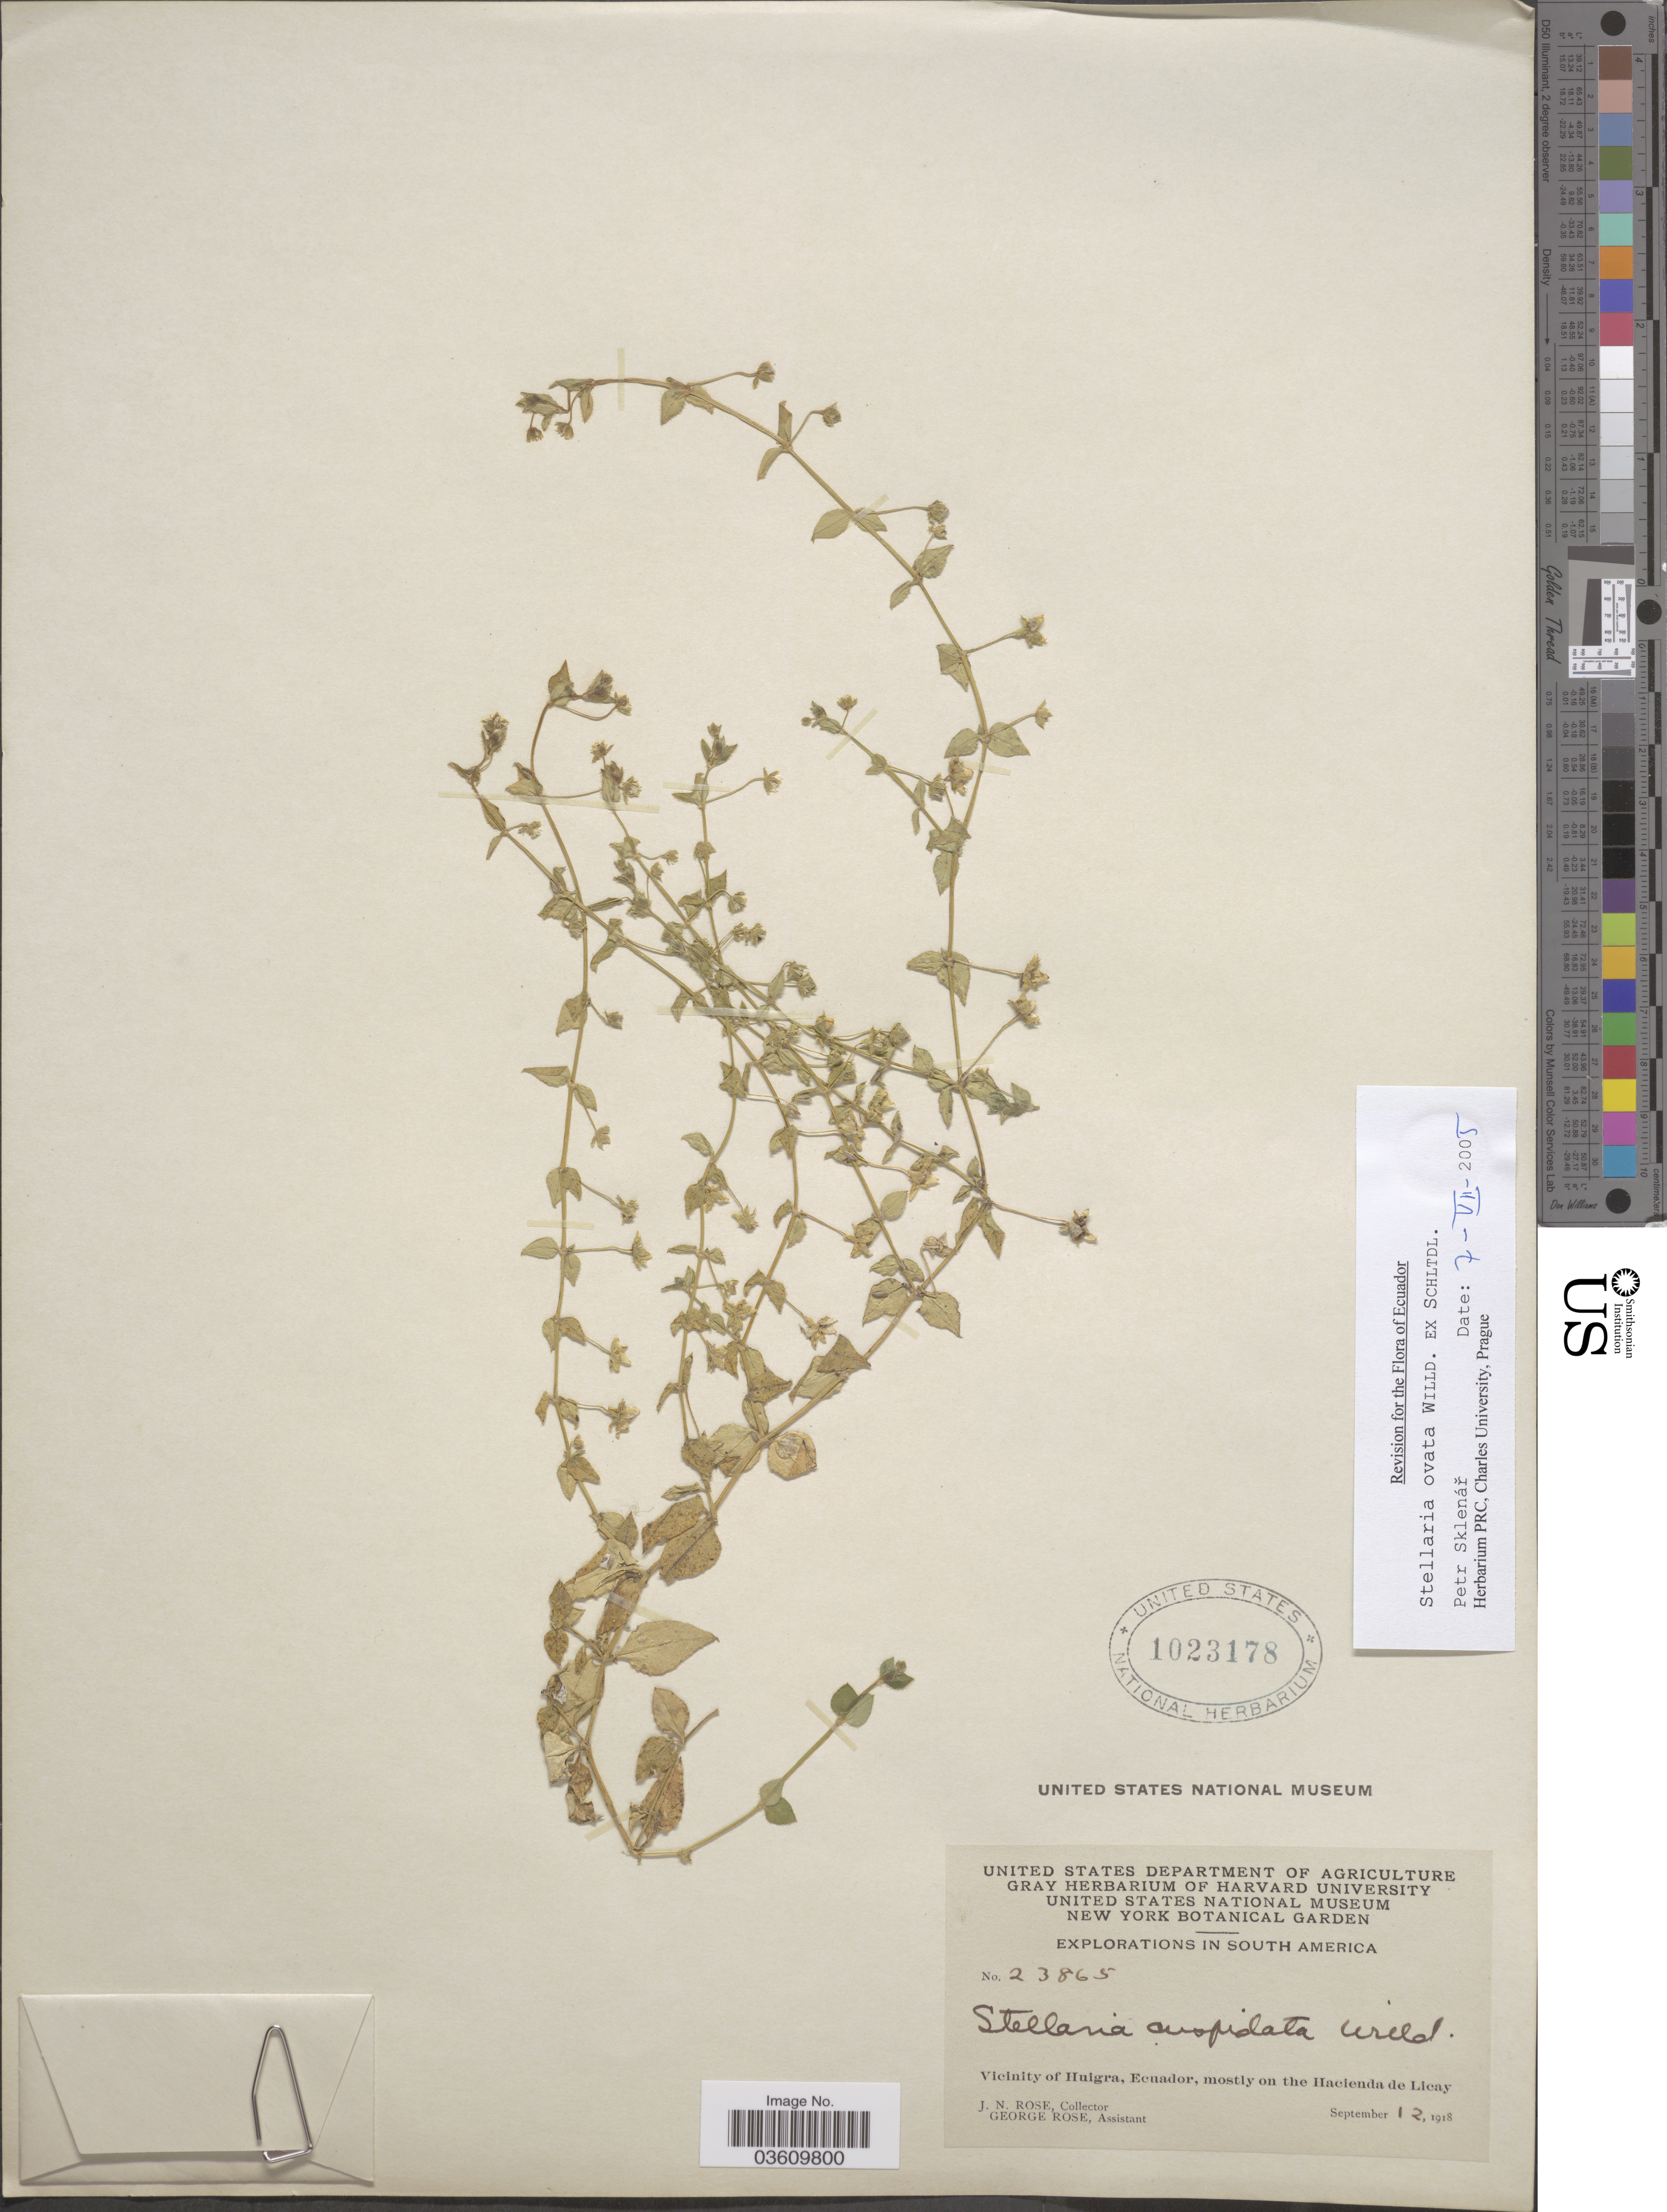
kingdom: Plantae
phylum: Tracheophyta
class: Magnoliopsida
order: Caryophyllales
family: Caryophyllaceae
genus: Stellaria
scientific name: Stellaria ovata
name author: Willd.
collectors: J. N. Rose & G. Rose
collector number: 23865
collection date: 1918-09-12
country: Ecuador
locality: Vicinity of Huigra, mostly on the Hacienda de Licay.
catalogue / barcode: US 1023178